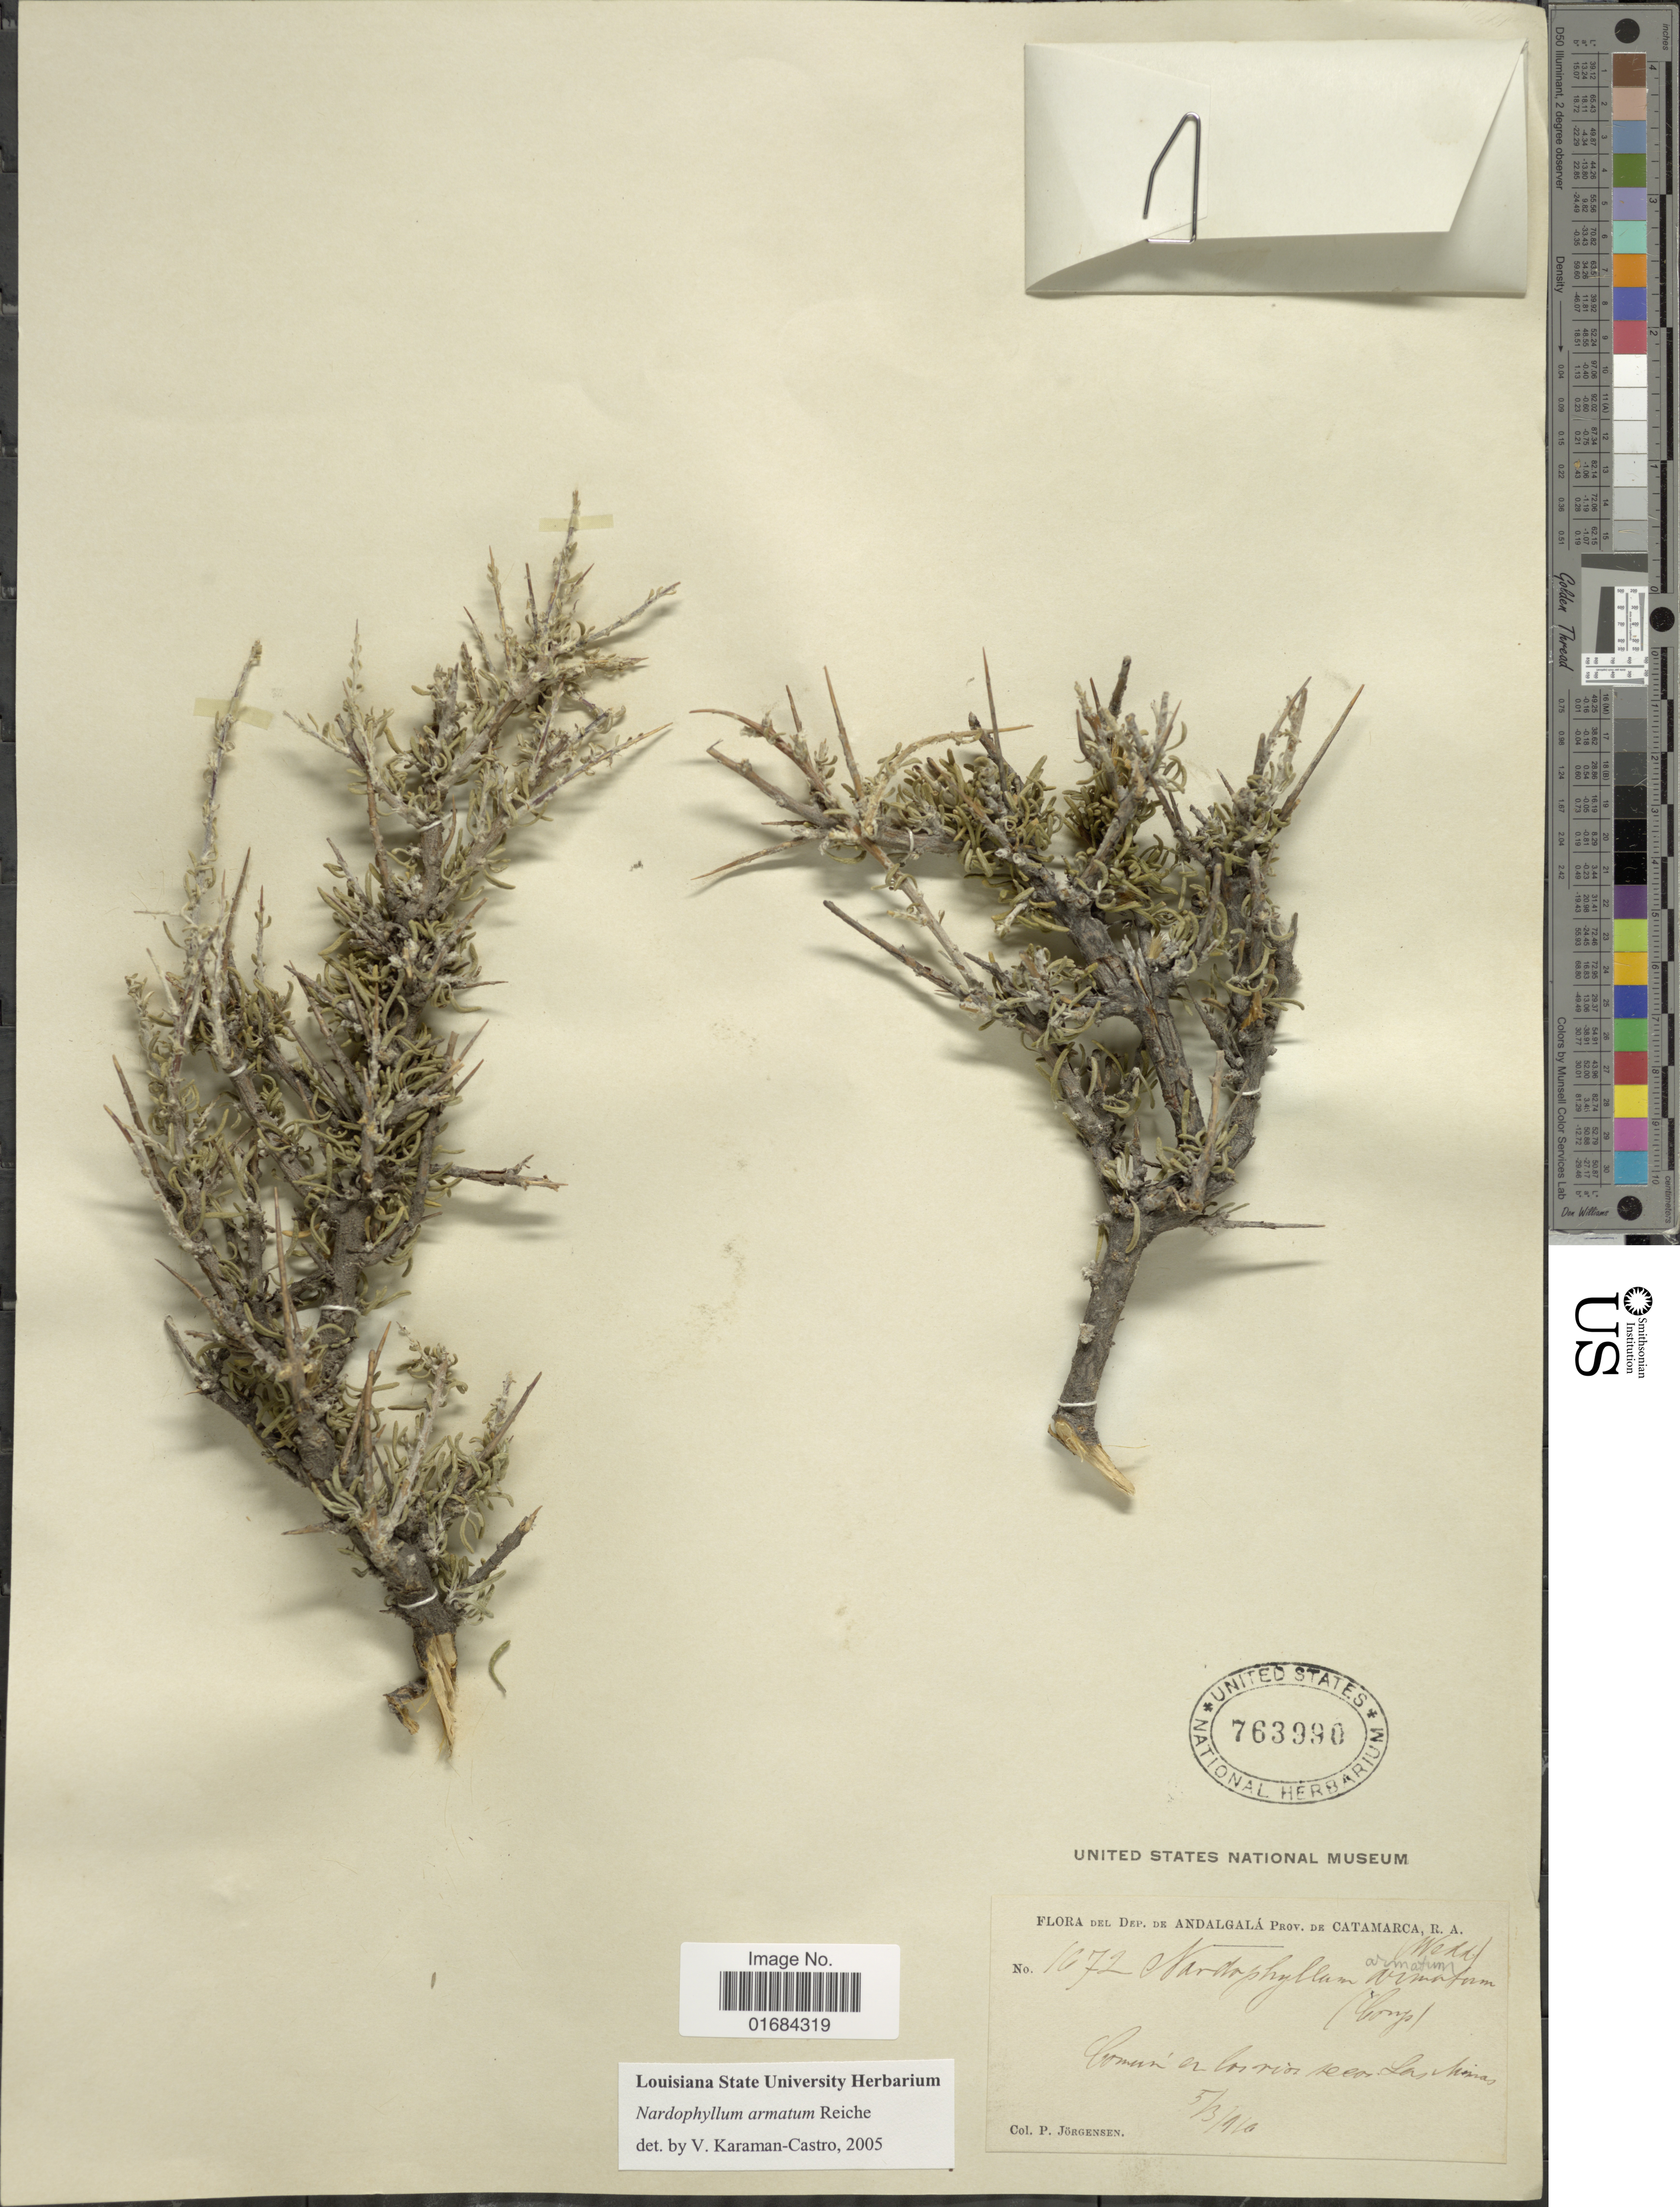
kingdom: Plantae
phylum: Tracheophyta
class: Magnoliopsida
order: Asterales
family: Asteraceae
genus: Ocyroe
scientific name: Ocyroe armata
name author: (Wedd.) Bonif.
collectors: P. Jörgensen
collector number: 1672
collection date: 1910-05-03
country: Argentina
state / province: Catamarca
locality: Dept de Andalgala, Prov de Catamarca, Common in los rios near Las Minas.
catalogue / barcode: US 763990